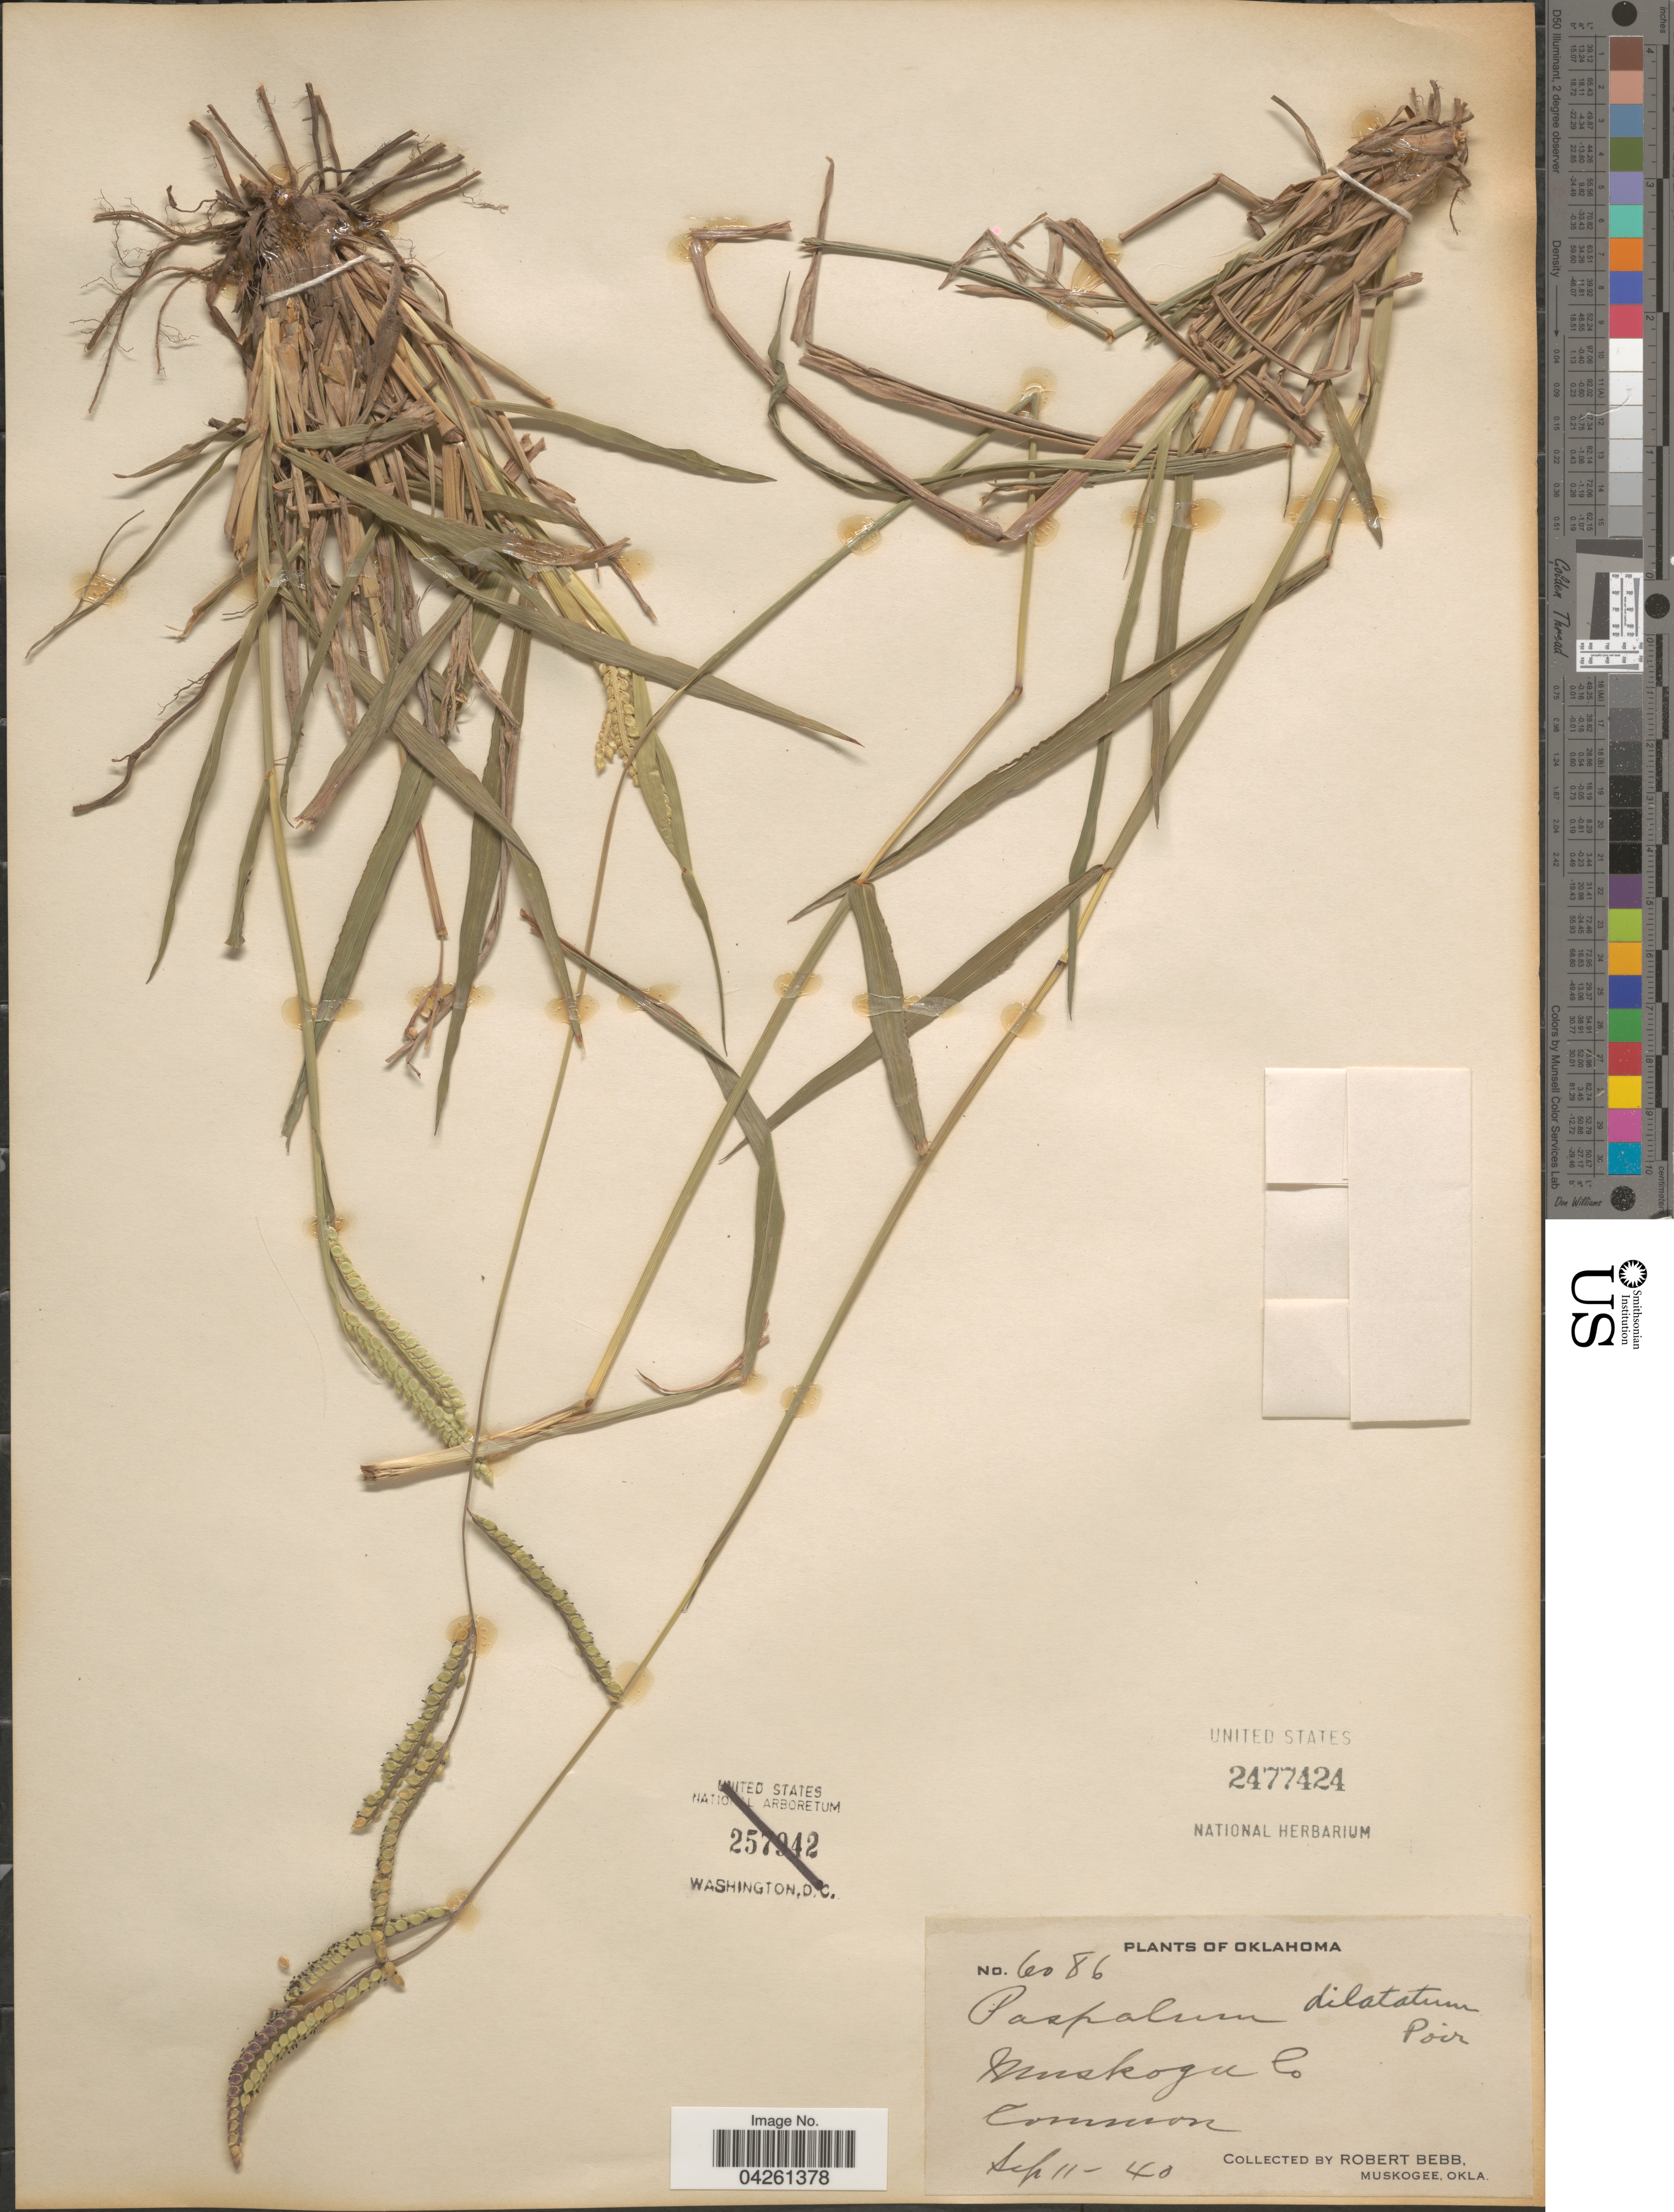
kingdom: Plantae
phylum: Tracheophyta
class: Liliopsida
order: Poales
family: Poaceae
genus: Paspalum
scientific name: Paspalum dilatatum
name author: Poir.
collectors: R. Bebb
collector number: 6086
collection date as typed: Transcribed d/m/y: 11/9/40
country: United States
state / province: Oklahoma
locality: Muskogee Co. Common.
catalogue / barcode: US 2477424